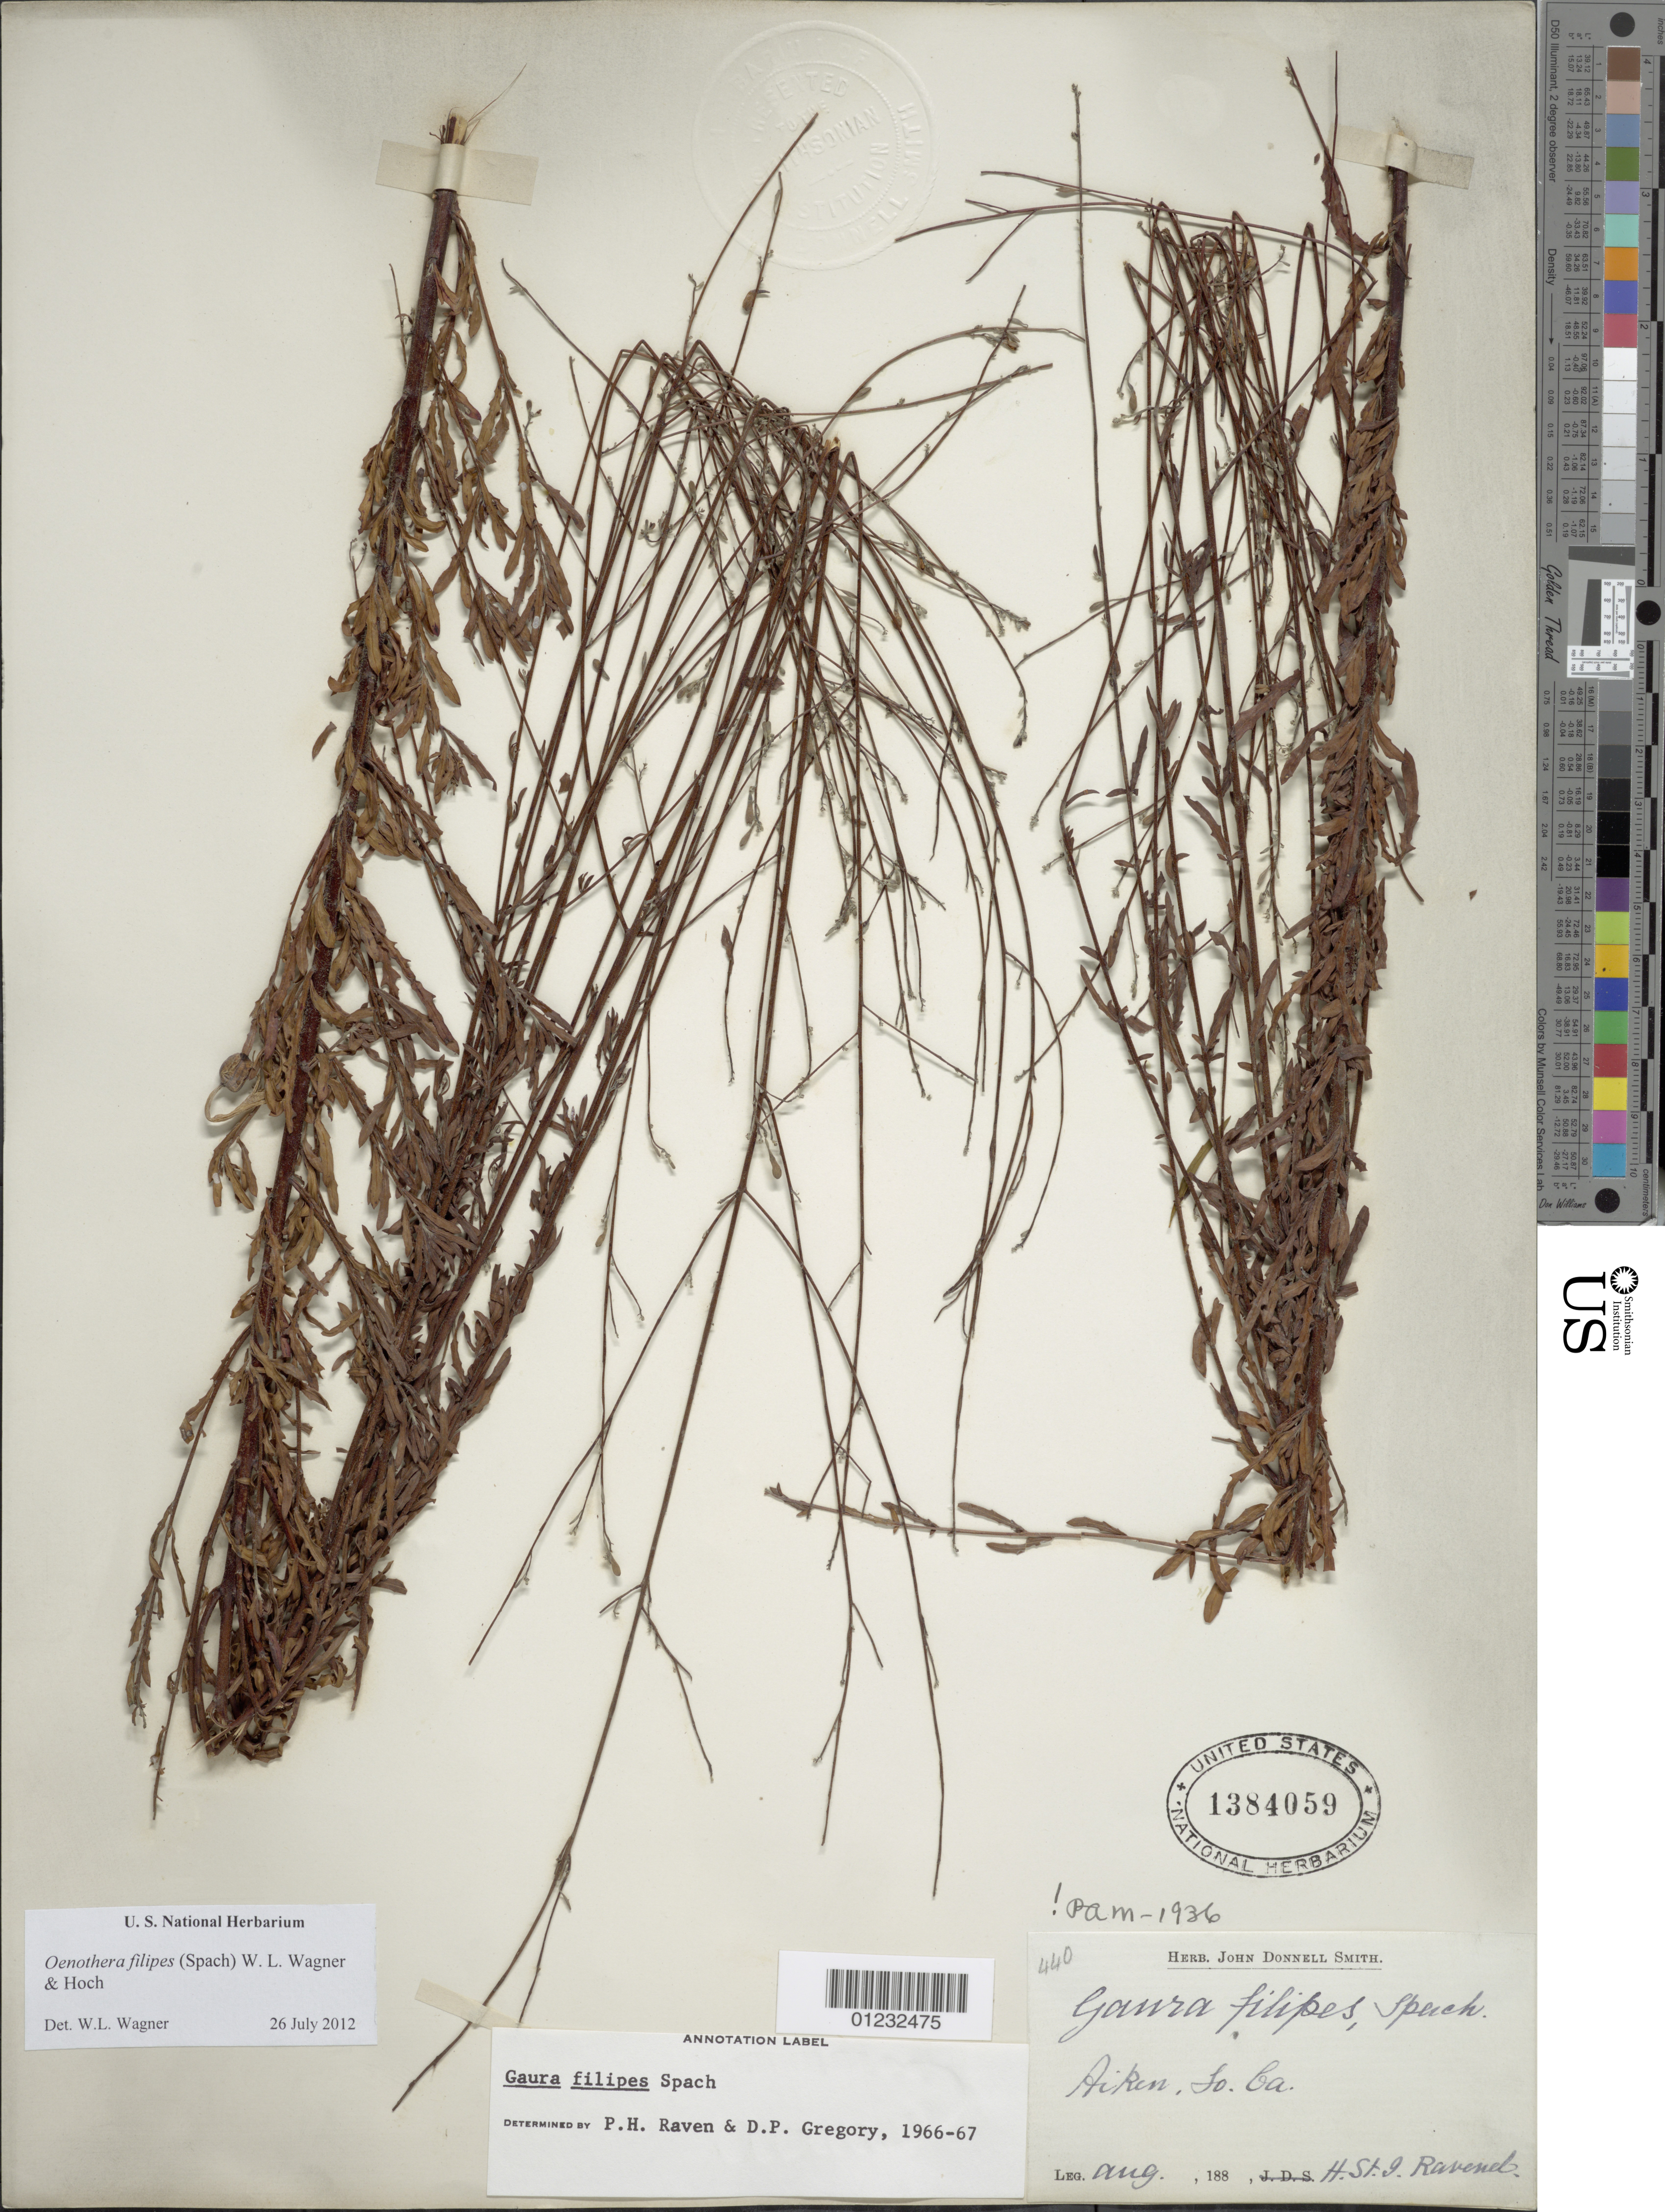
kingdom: Plantae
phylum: Tracheophyta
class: Magnoliopsida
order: Myrtales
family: Onagraceae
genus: Oenothera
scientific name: Oenothera filipes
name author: (Spach) W.L. Wagner & Hoch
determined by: Wagner, W. L., (BOT), Smithsonian Institution - National Museum of Natural History (UNITED STATES)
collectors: H. Ravenel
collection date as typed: Aug 188-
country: United States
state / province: South Carolina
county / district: Aiken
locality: Aiken.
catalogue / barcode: US 1384059